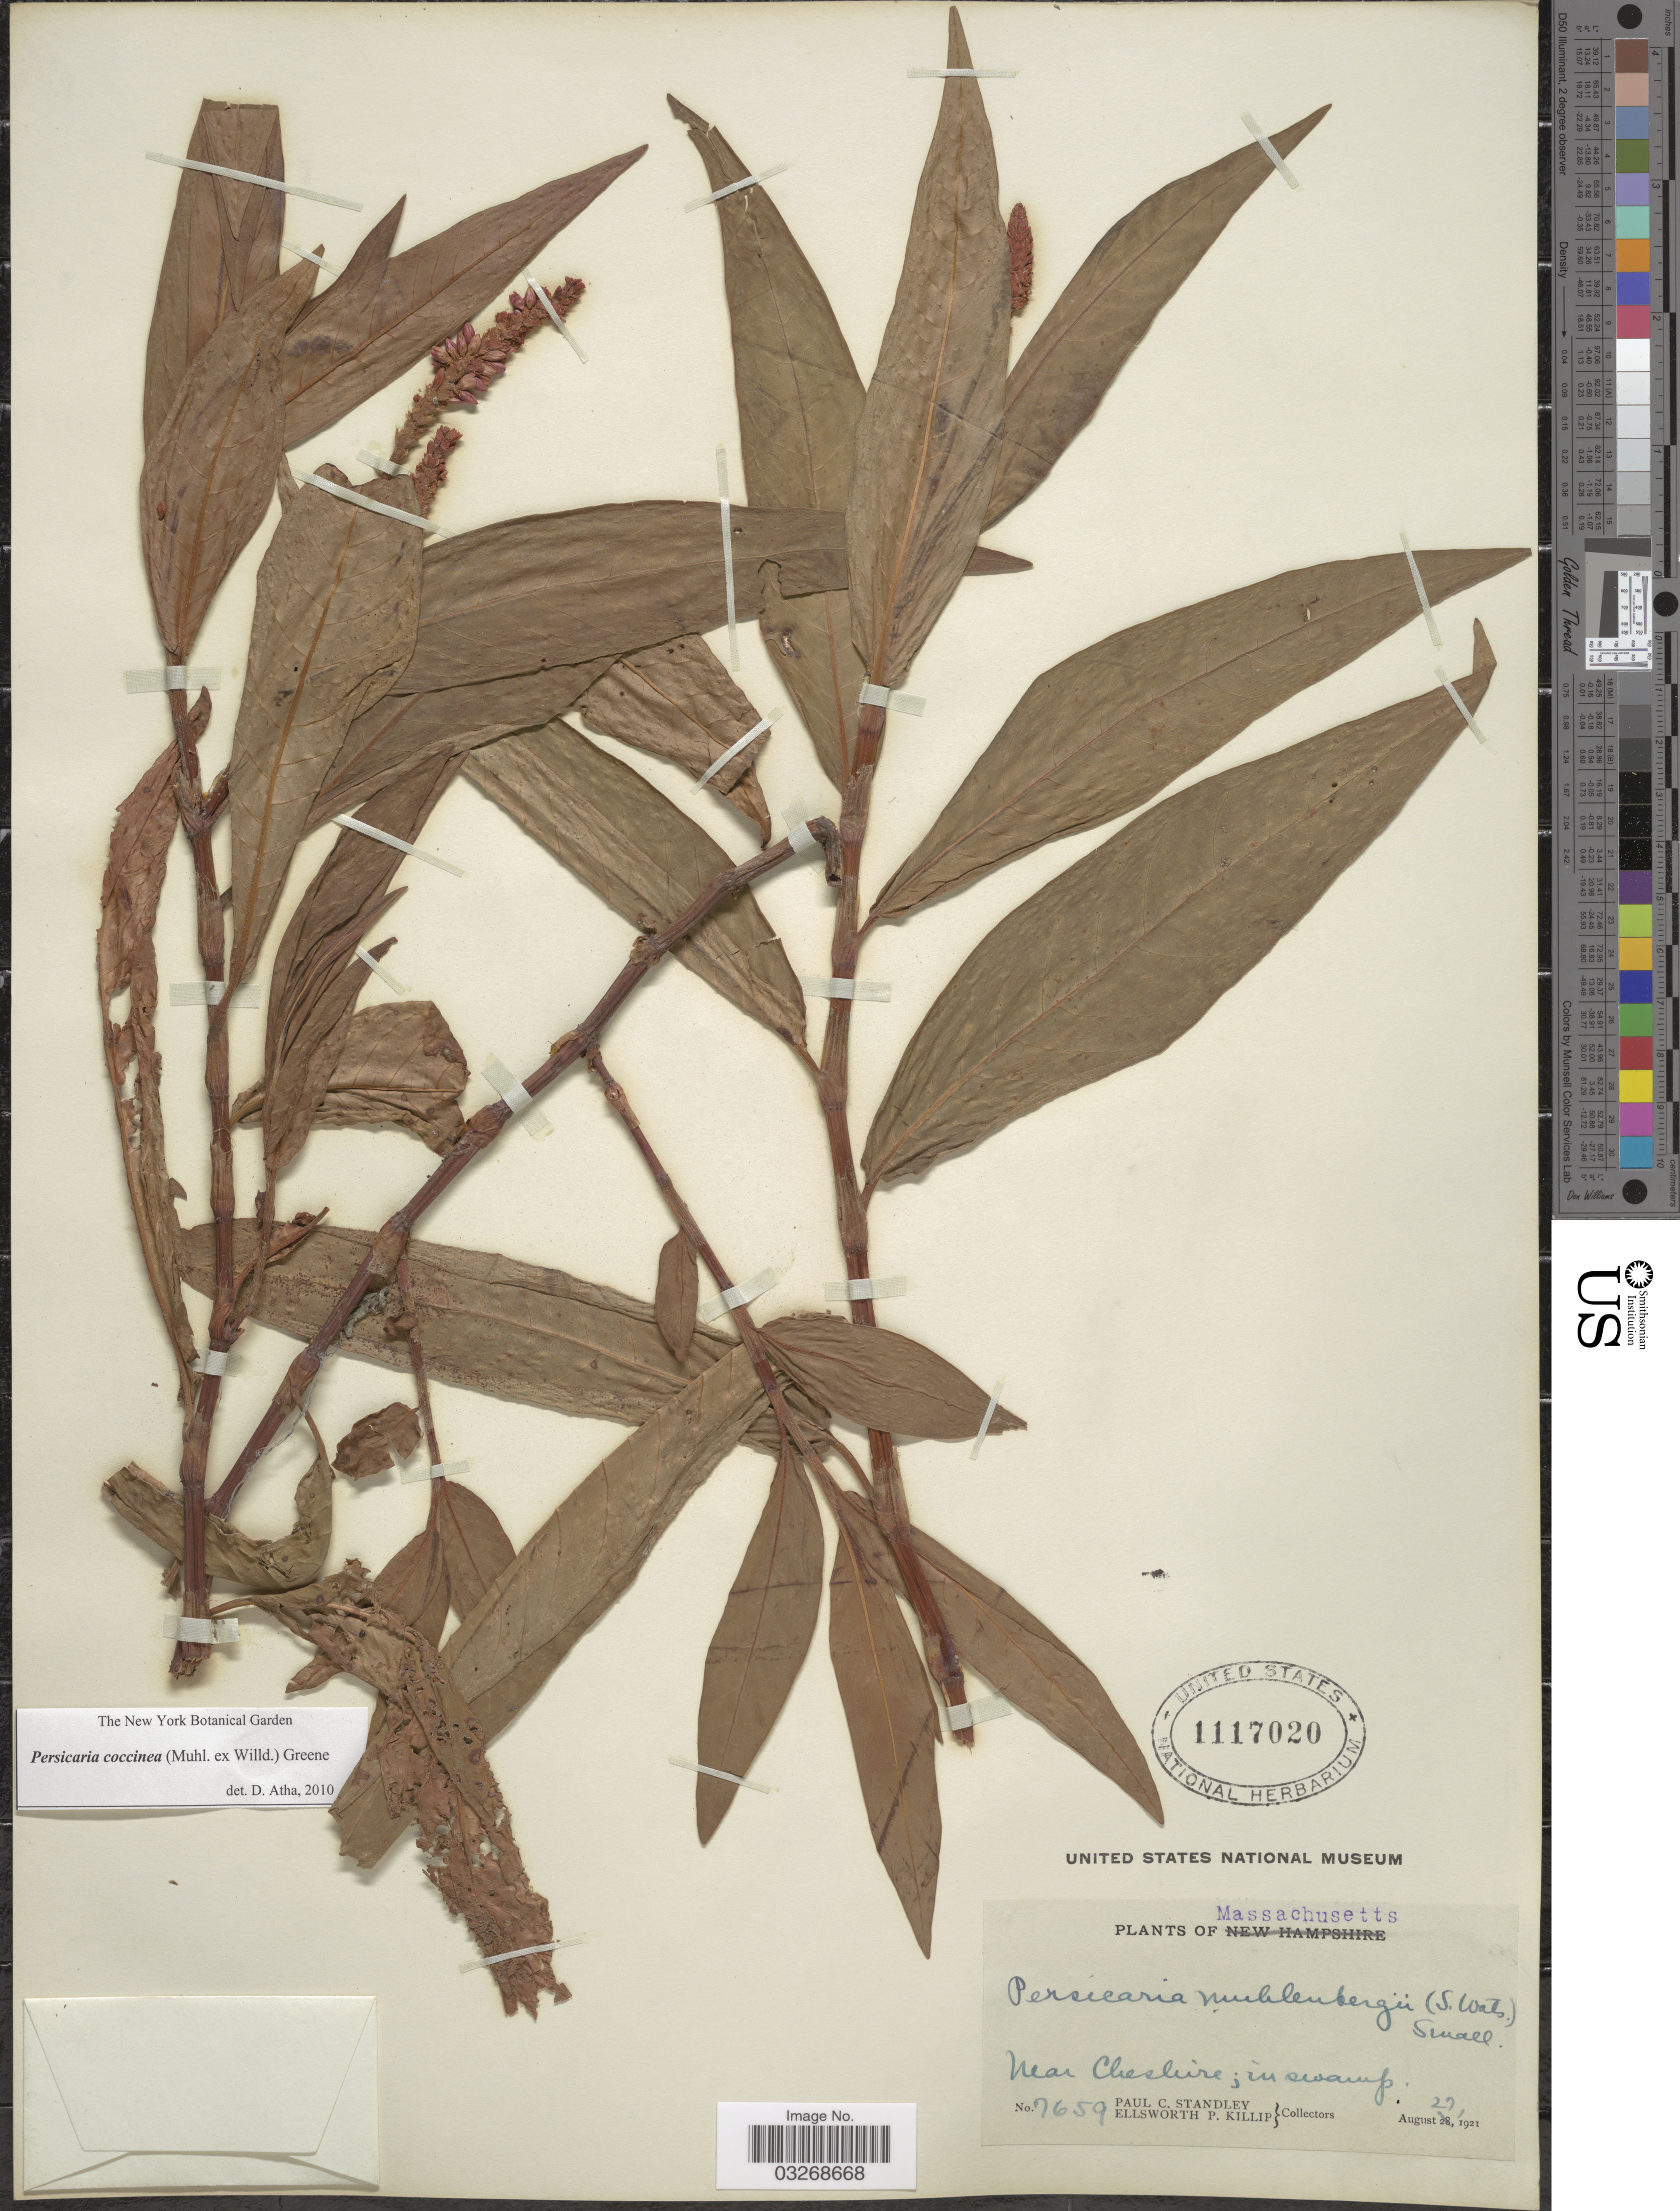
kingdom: Plantae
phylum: Tracheophyta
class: Magnoliopsida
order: Caryophyllales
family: Polygonaceae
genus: Persicaria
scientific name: Persicaria coccinea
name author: (Muhl. ex Willd.) Greene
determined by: Atha, D. E.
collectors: P. C. Standley & E. P. Killip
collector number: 7659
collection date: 1921-08-27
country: United States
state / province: Massachusetts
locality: Near Cheshire.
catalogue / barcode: US 1117020